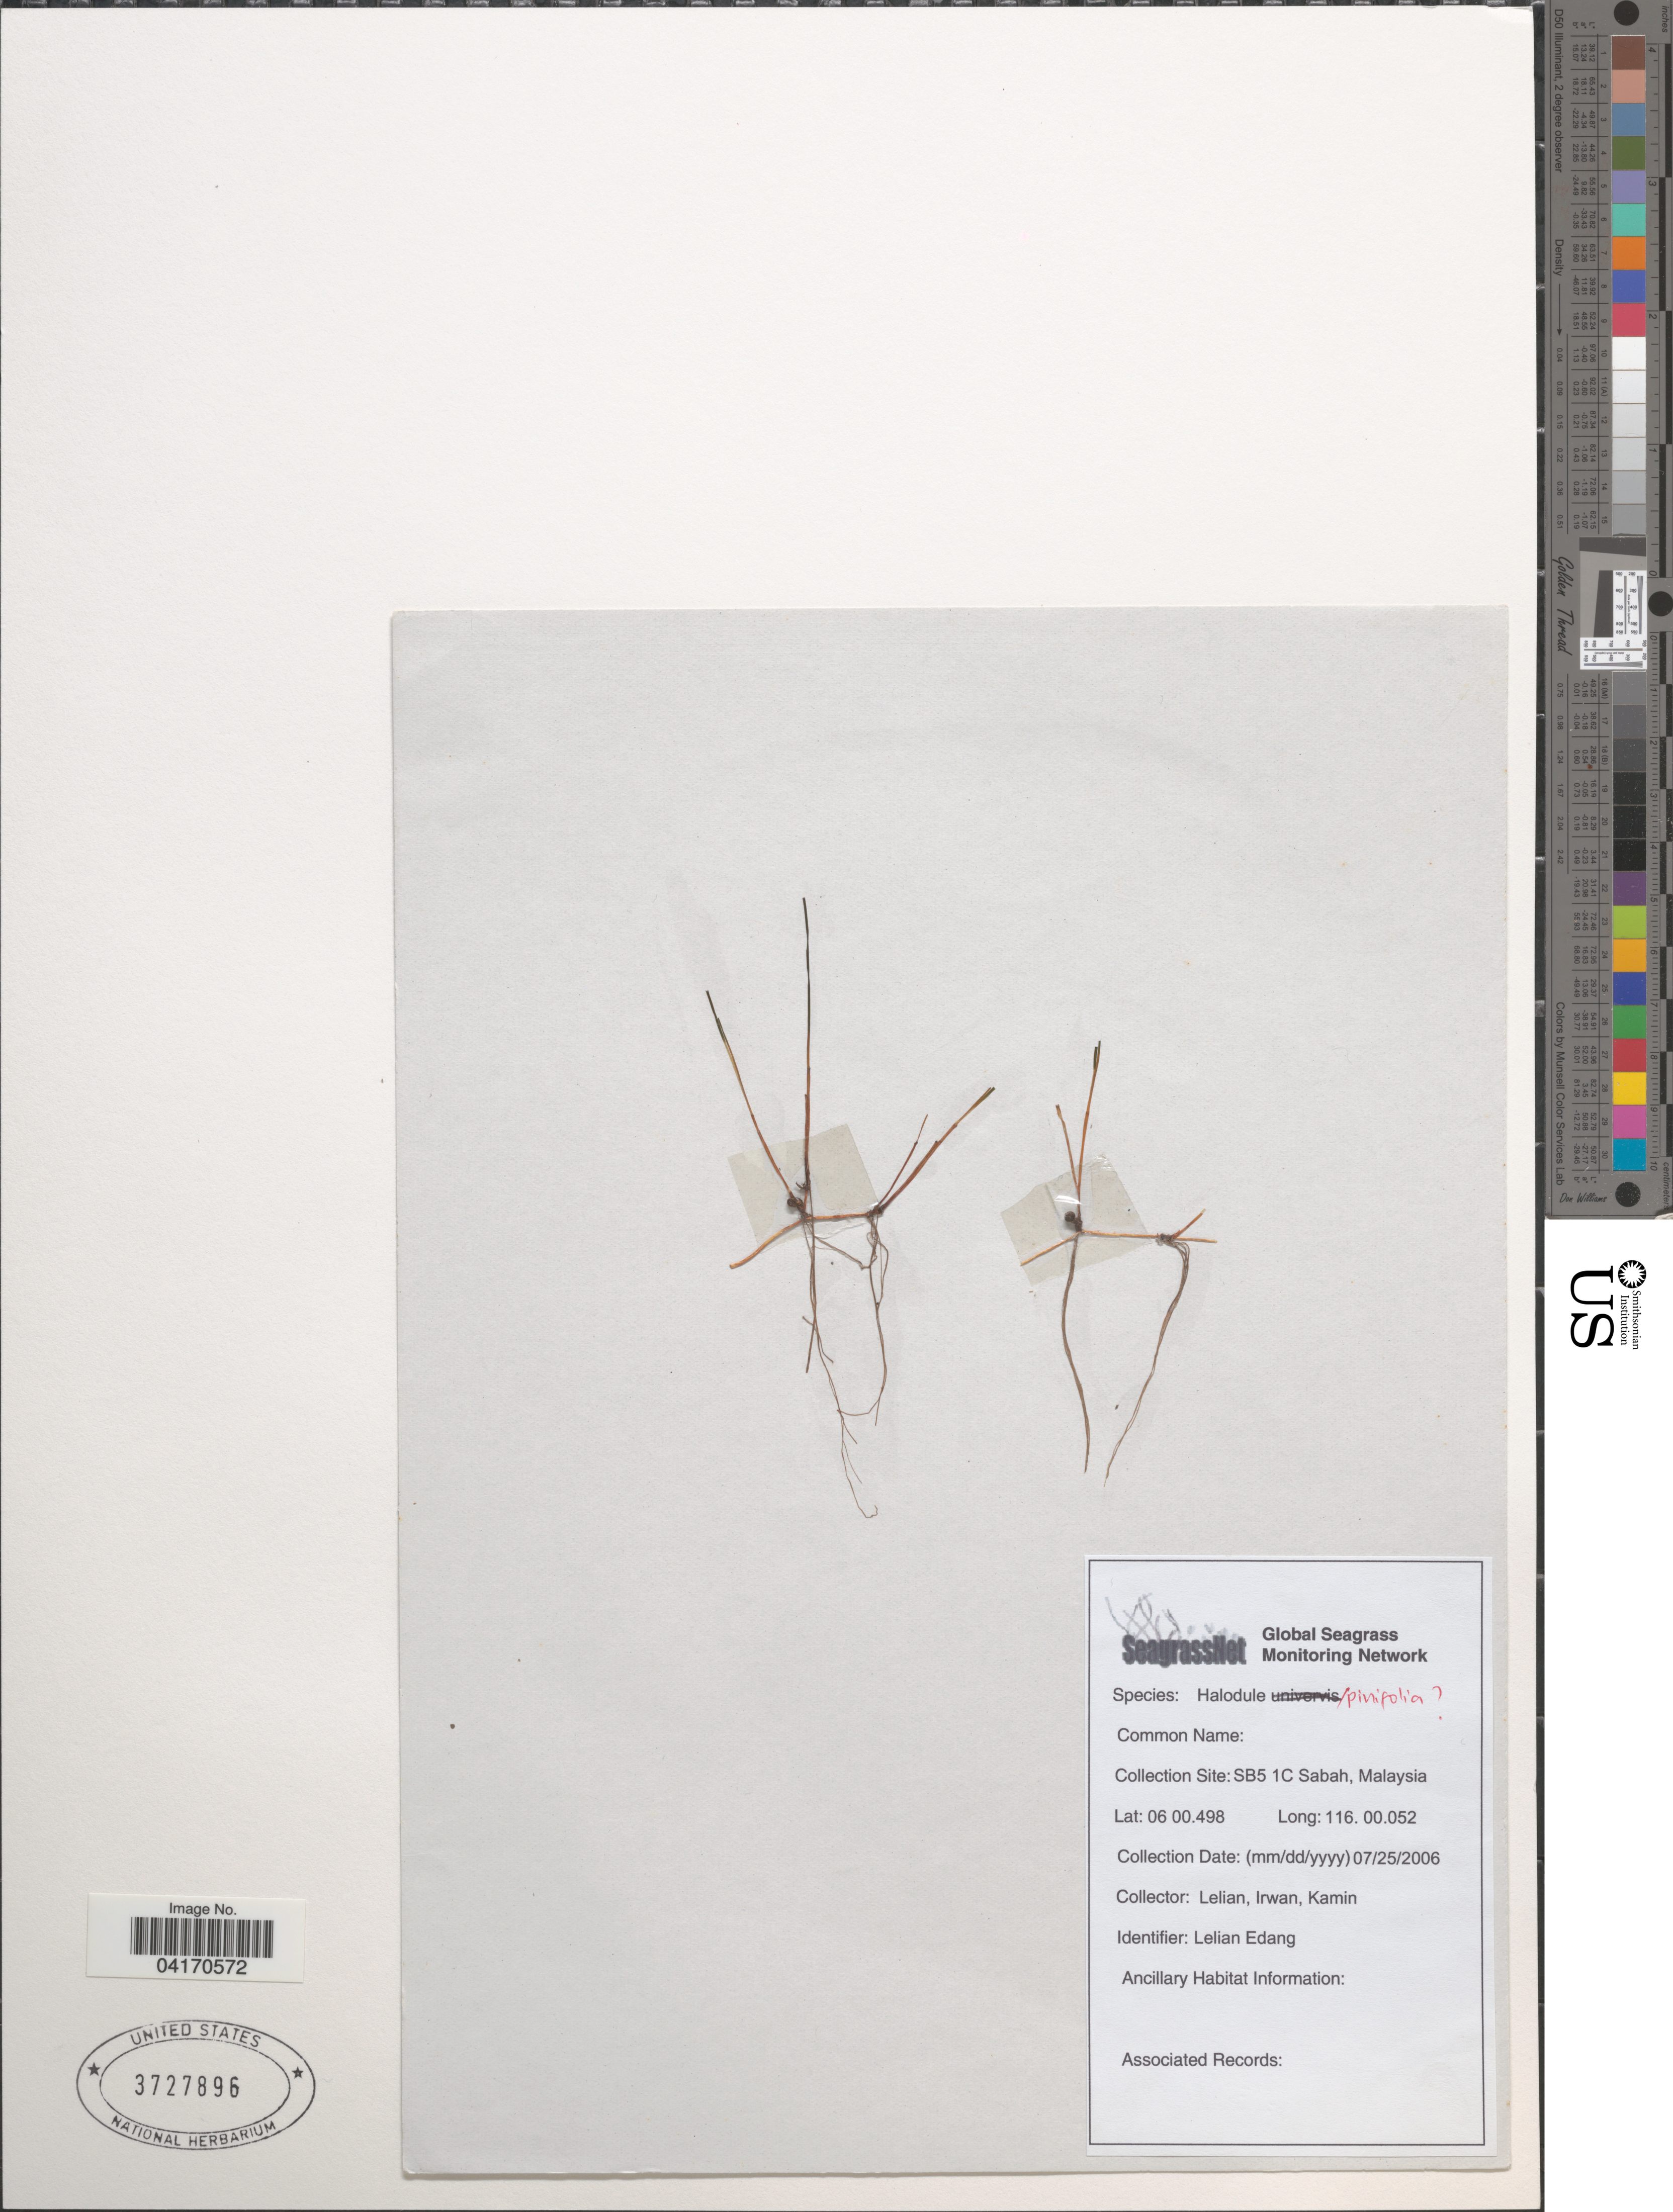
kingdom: Plantae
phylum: Tracheophyta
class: Liliopsida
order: Alismatales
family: Cymodoceaceae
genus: Halodule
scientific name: Halodule pinifolia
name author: (Miki) Hartog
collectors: Lelian, Irwan & Kamin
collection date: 2006-07-25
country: Malaysia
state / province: Sabah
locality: Collection Site: SB5 1C.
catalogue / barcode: US 3727896